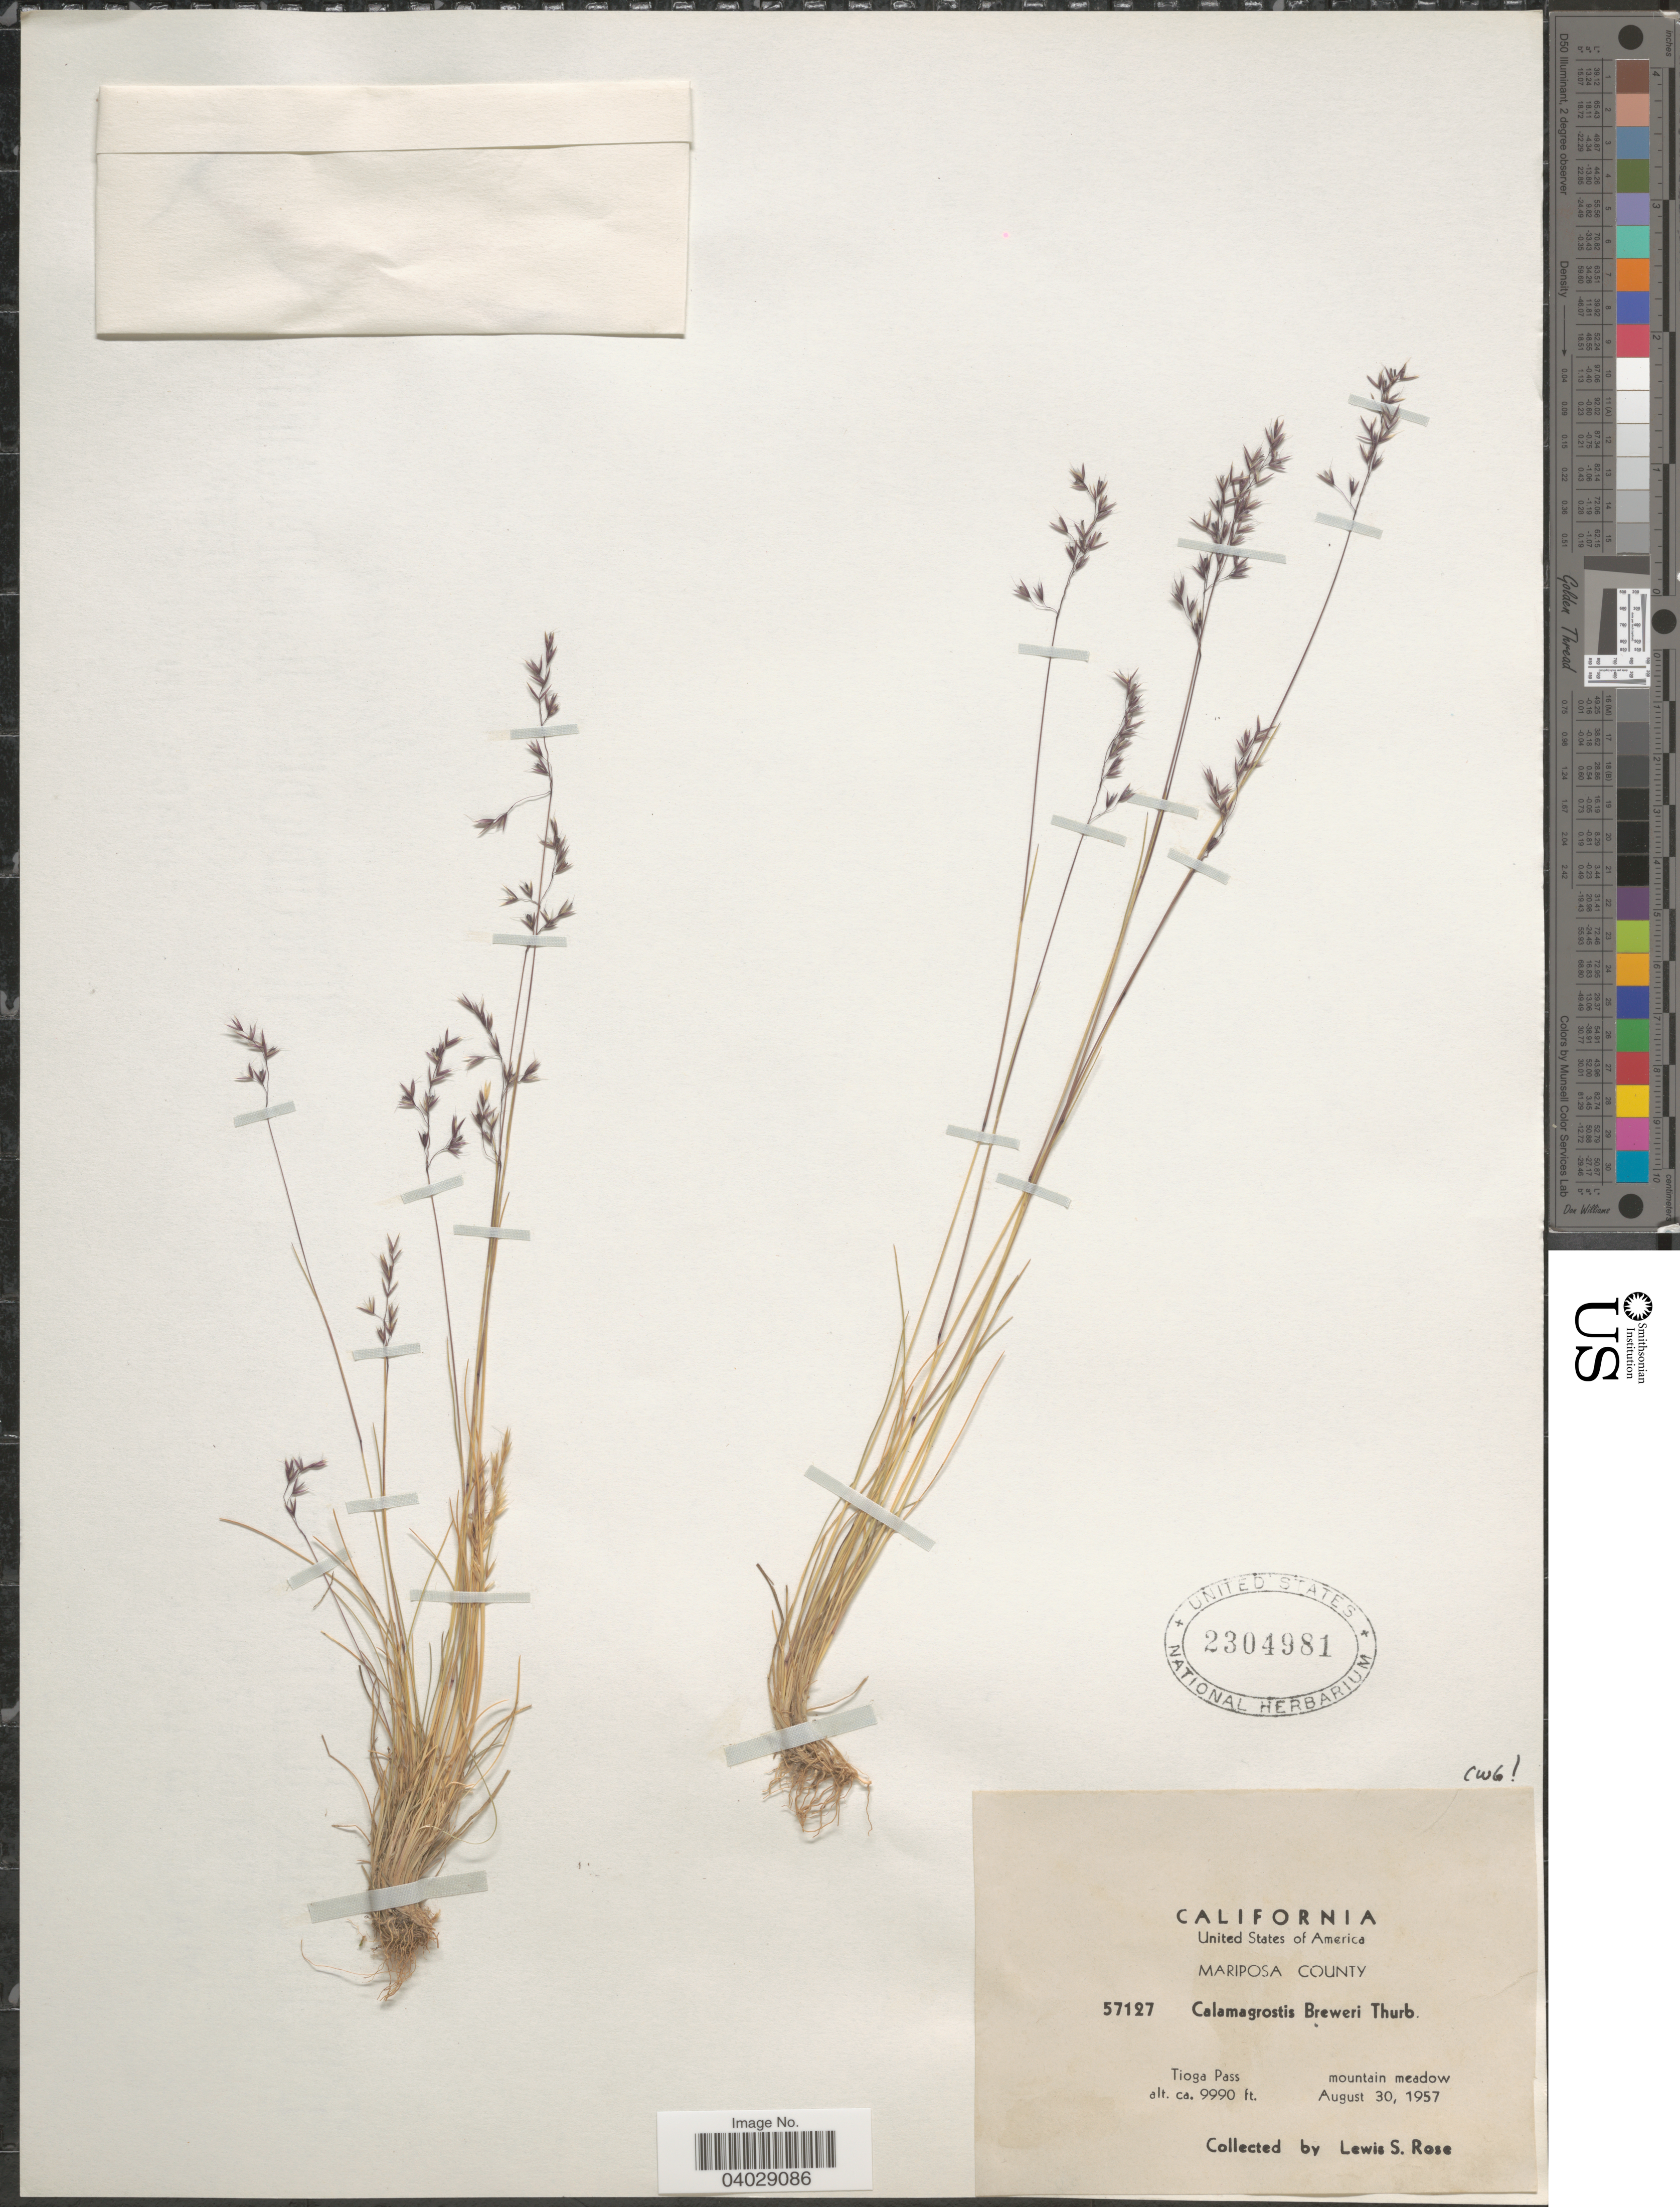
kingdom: Plantae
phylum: Tracheophyta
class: Liliopsida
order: Poales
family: Poaceae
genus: Calamagrostis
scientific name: Calamagrostis muiriana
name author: B.L. Wilson & Sami Gray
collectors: L. S. Rose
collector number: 57127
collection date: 1957-08-30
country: United States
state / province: California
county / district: Mariposa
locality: United States of America. Mariposa County. Tioga Pass.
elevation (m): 3045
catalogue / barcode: US 2304981